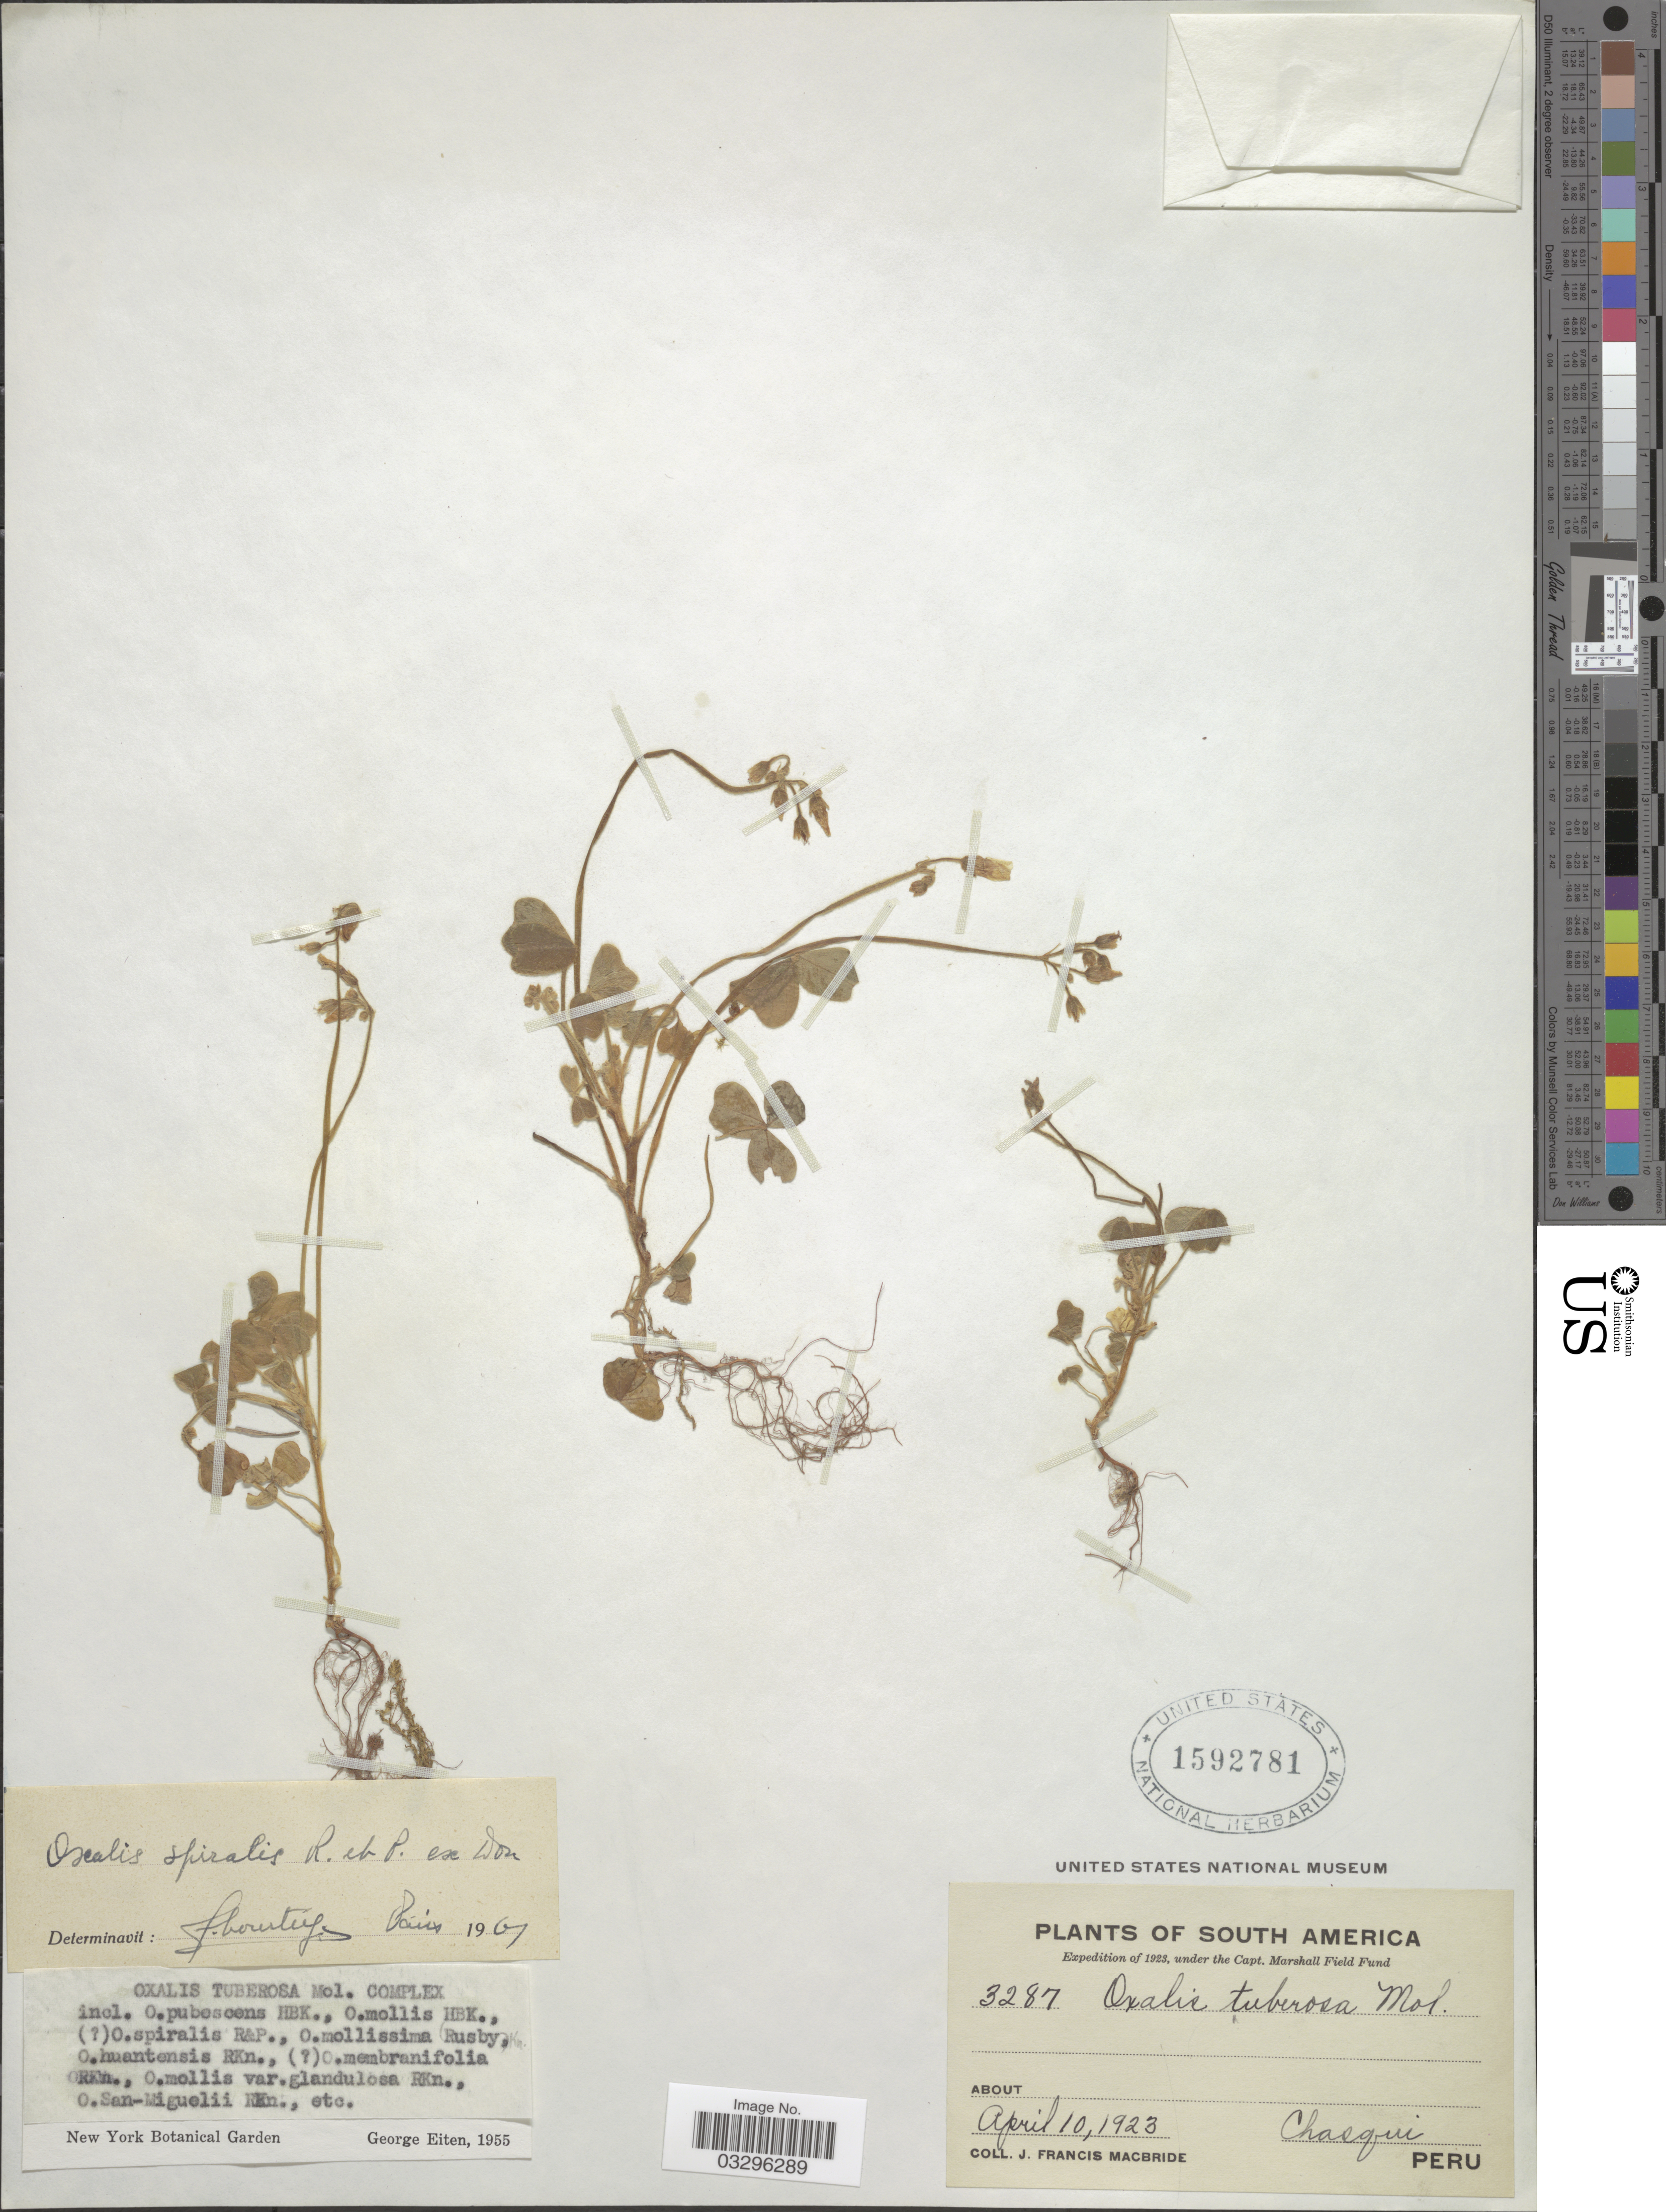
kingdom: Plantae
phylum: Tracheophyta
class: Magnoliopsida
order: Oxalidales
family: Oxalidaceae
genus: Oxalis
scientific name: Oxalis spiralis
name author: Ruiz & Pav. ex G. Don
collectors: J. F. Macbride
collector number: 3287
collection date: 1923-04-10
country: Peru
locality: Chasqui.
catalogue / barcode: US 1592781